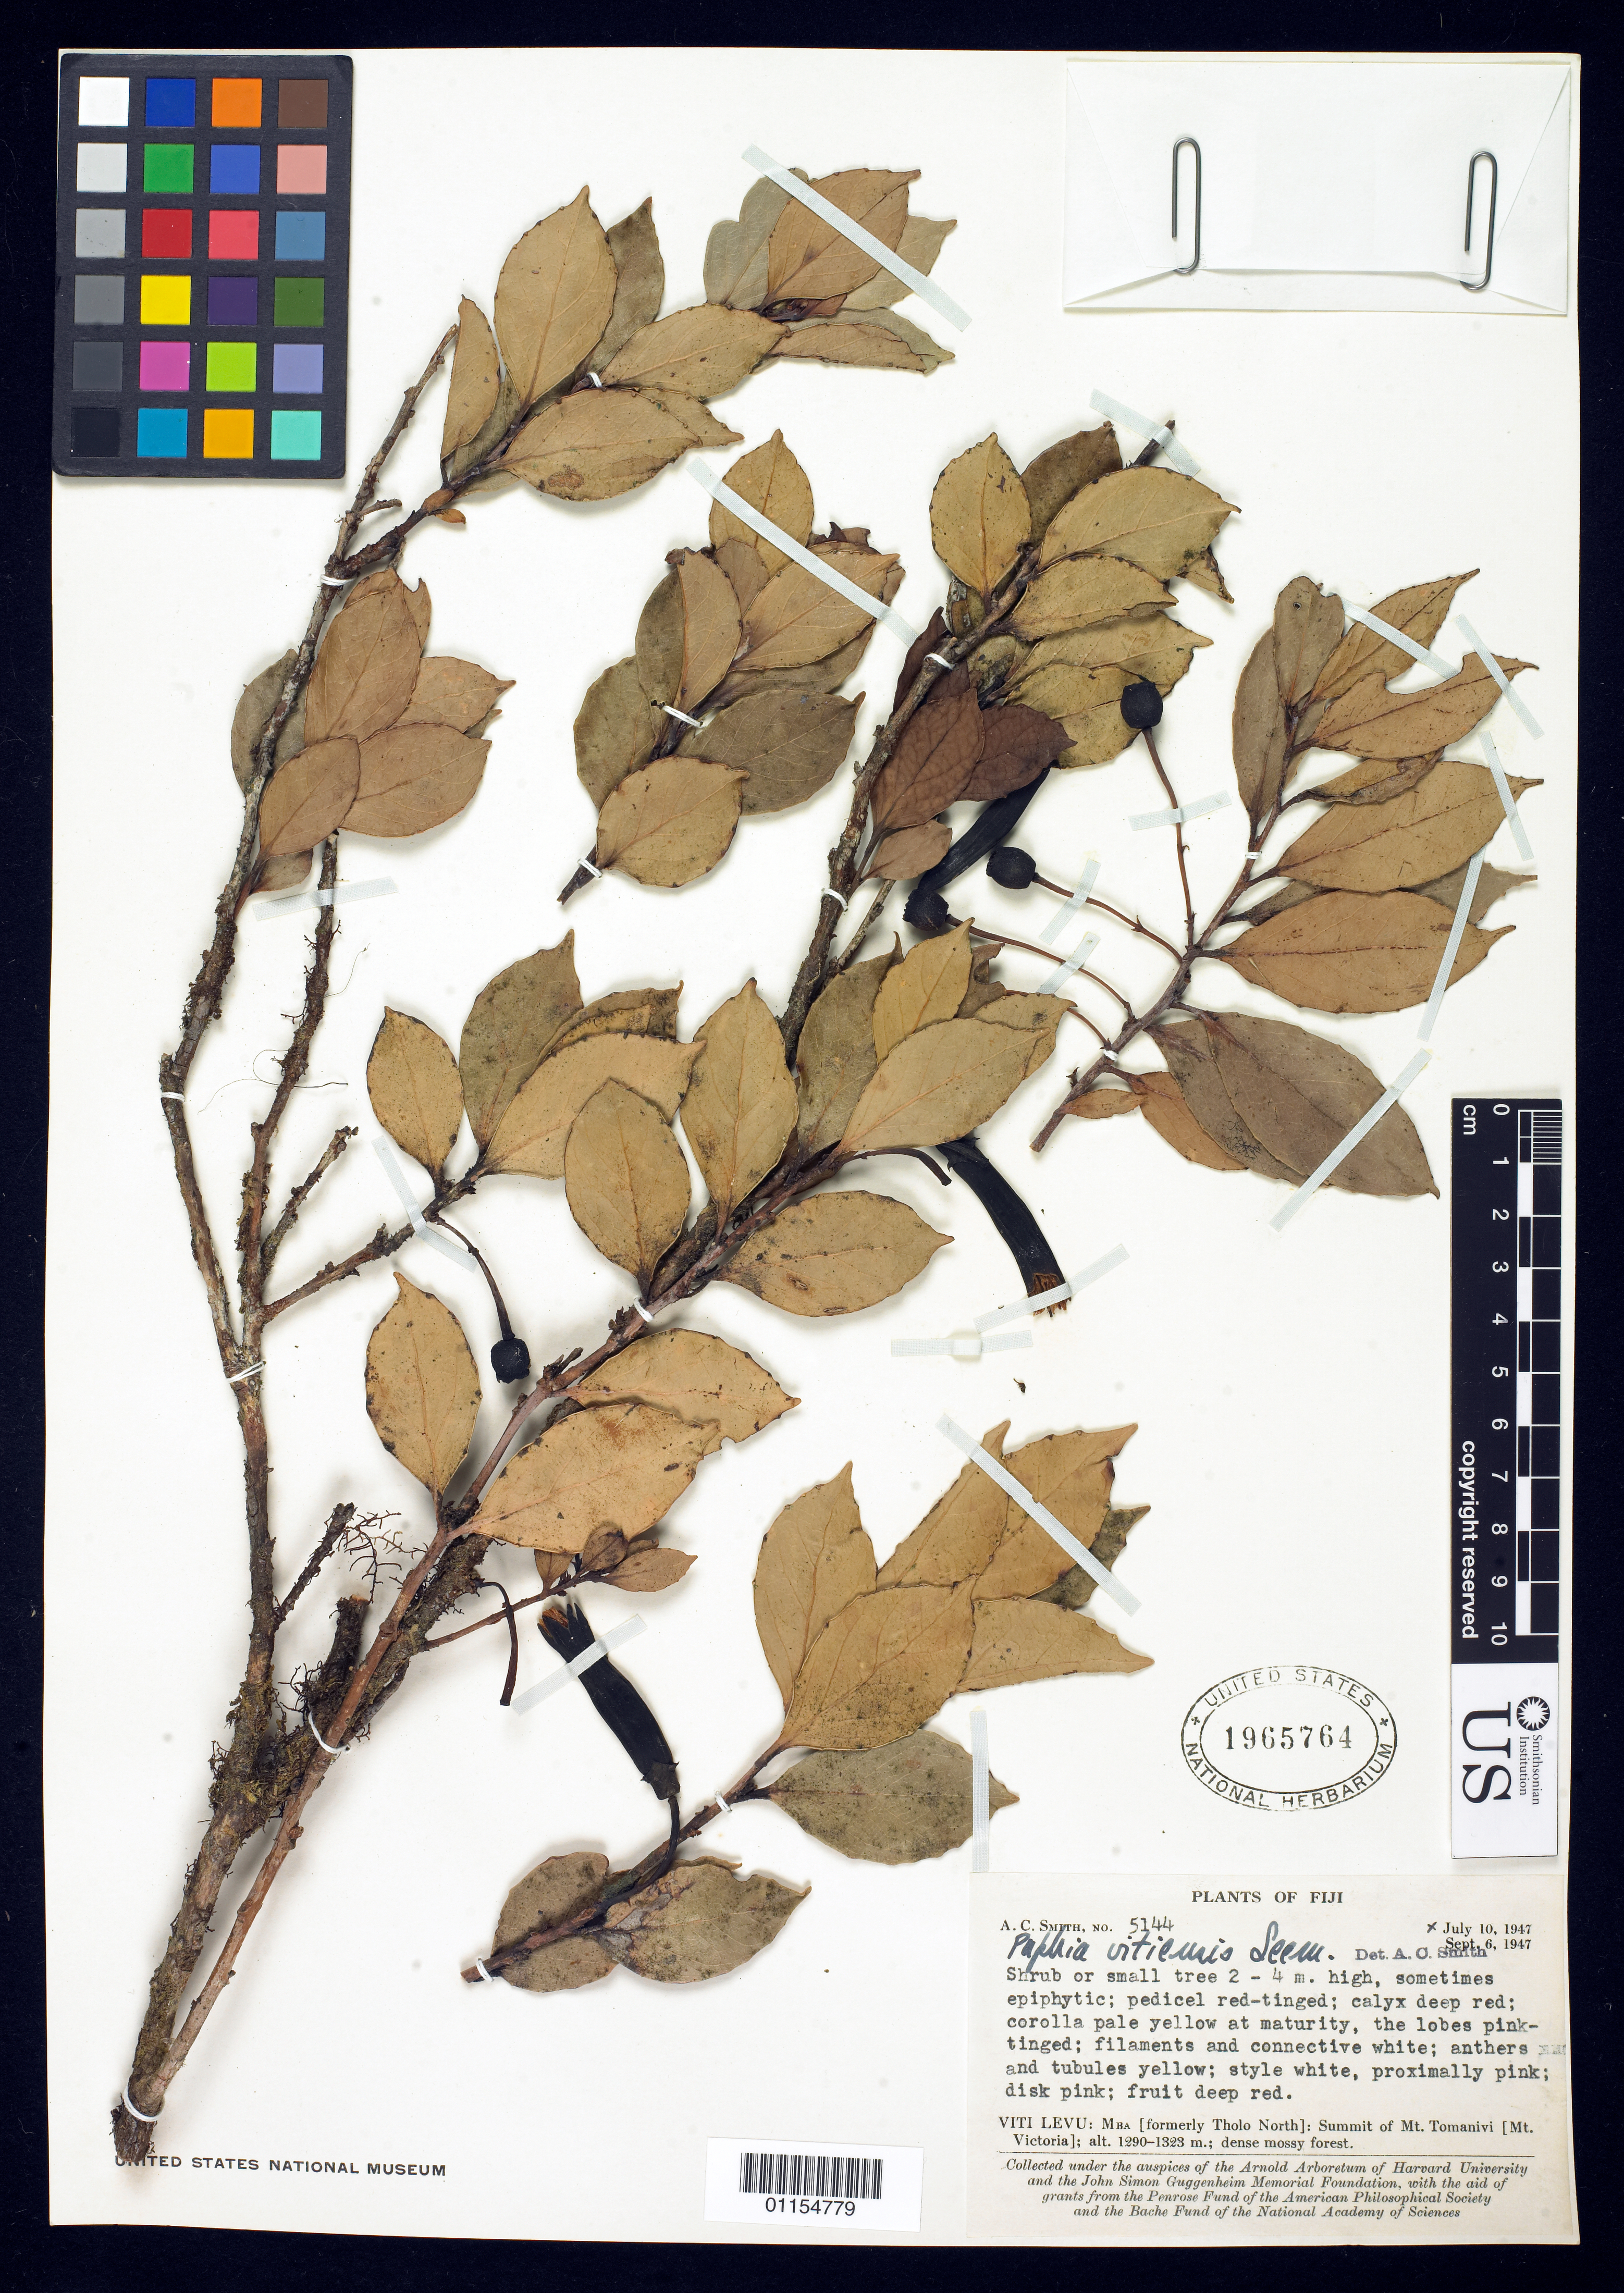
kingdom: Plantae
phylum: Tracheophyta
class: Magnoliopsida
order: Ericales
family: Ericaceae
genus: Paphia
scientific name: Paphia vitiensis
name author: Seem.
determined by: Smith, A. C.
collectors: A. C. Smith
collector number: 5144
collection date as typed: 10 Jul 1947 to 06 Sep 1947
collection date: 1947-07-10/1947-09-06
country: Fiji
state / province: Mba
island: Viti Levu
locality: Summit of mt. tomanivi (mt. victoria).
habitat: Dense mossy forest.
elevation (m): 1290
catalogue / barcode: US 1965764